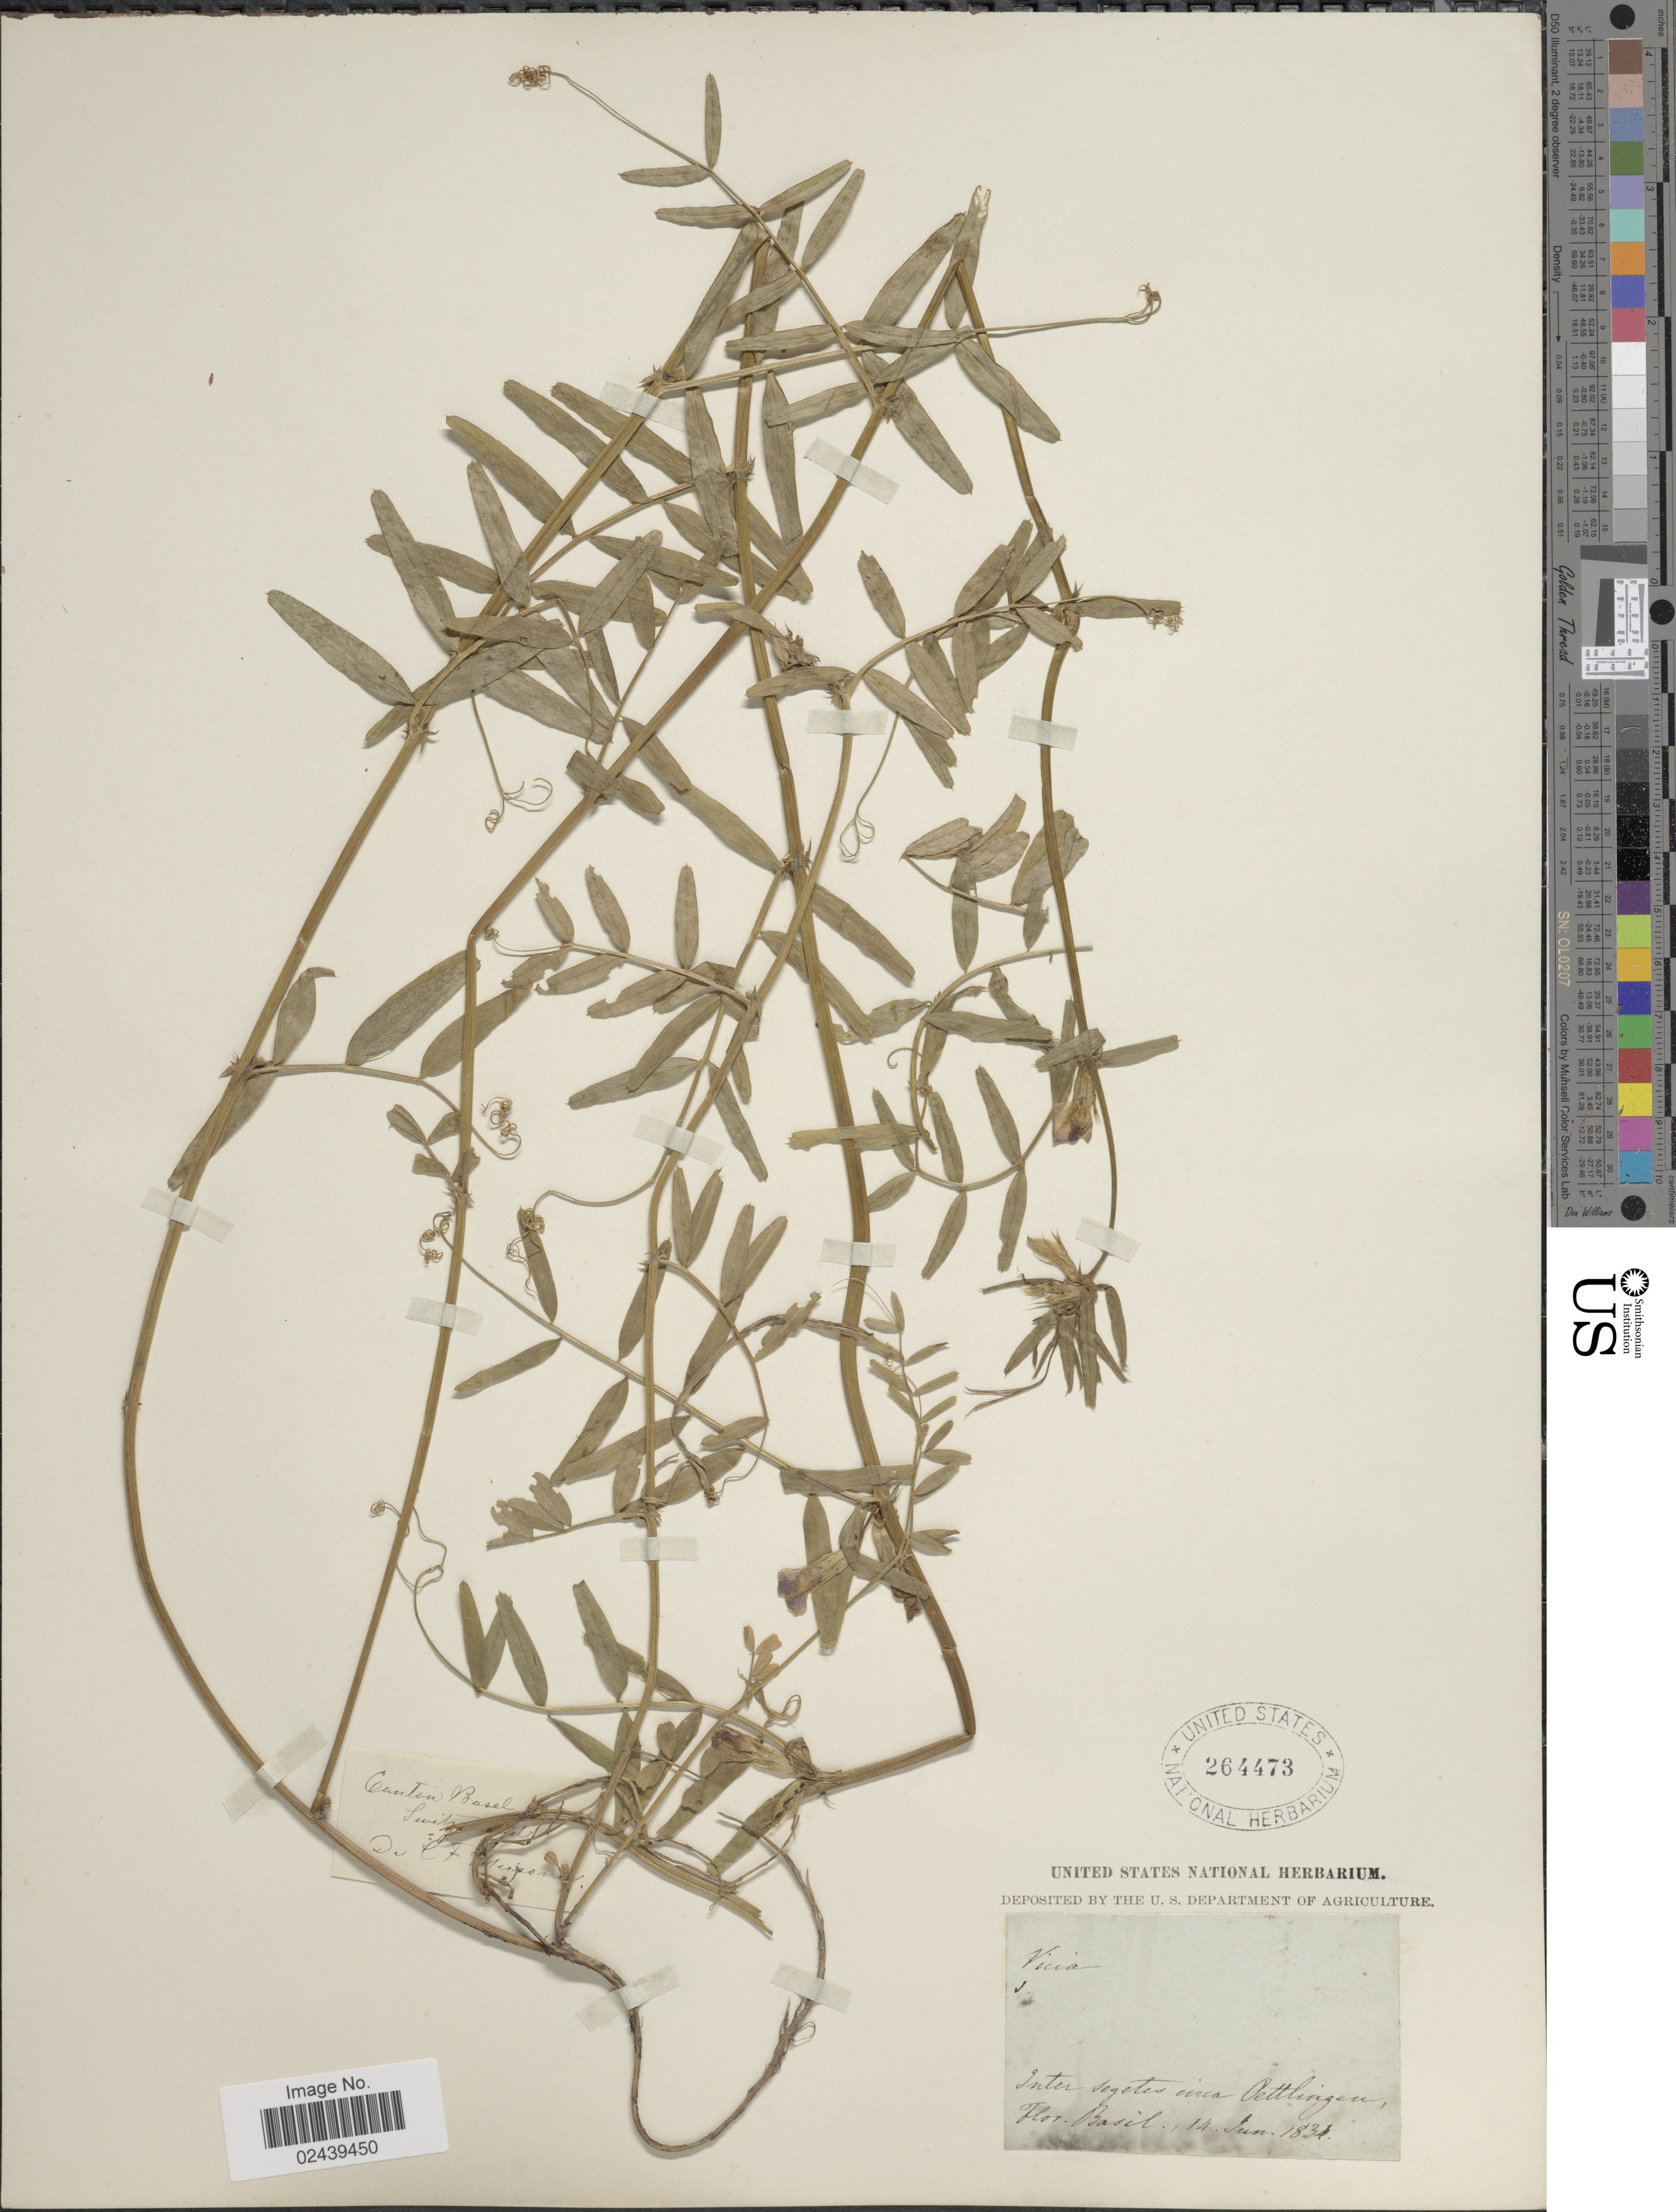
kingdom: Plantae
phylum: Tracheophyta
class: Magnoliopsida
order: Fabales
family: Fabaceae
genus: Vicia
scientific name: Vicia sp.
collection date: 1834-06-14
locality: Inter segetes circa Pettlingen, Flor. Basil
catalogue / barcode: US 264473